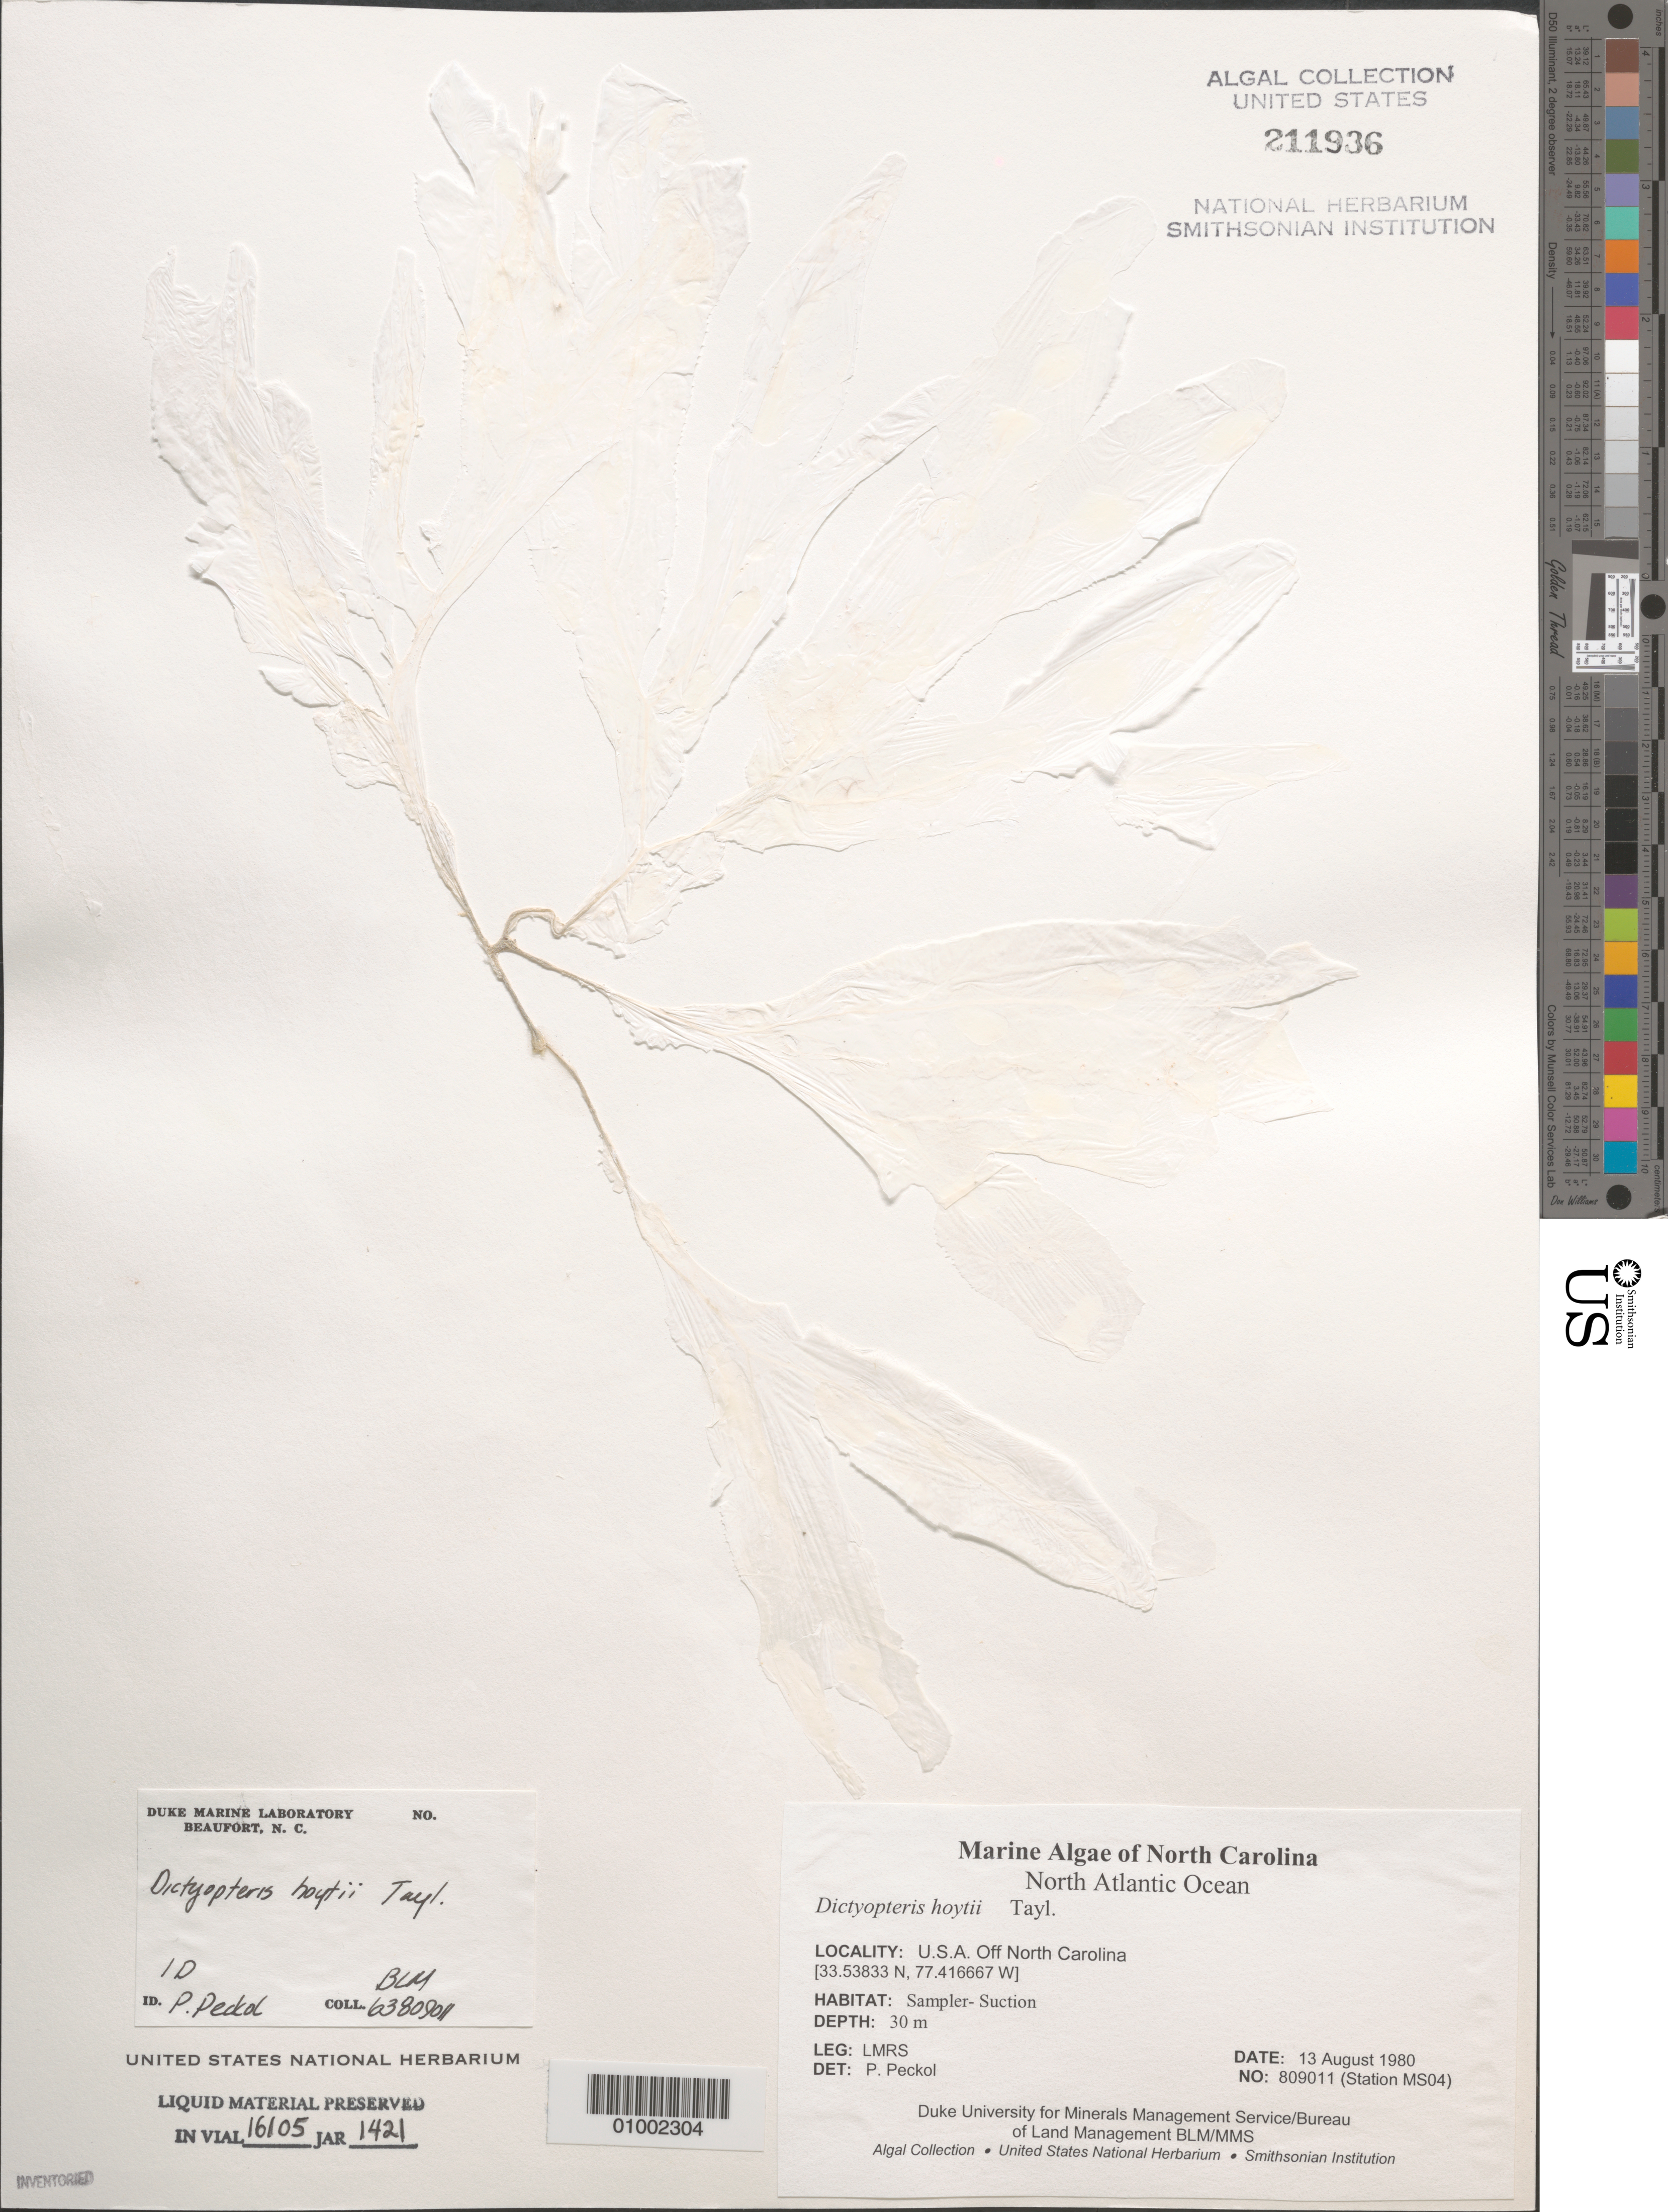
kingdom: Chromista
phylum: Ochrophyta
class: Phaeophyceae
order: Dictyotales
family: Dictyotaceae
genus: Dictyopteris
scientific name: Dictyopteris hoytii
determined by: Peckol, P.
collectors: LMRS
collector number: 809011 (Station MS04)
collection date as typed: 13 Aug 1980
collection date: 1980-08-13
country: United States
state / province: North Carolina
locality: North Atlantic Ocean off North Carolina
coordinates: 33.538333 N, 77.416667 W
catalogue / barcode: US 211936